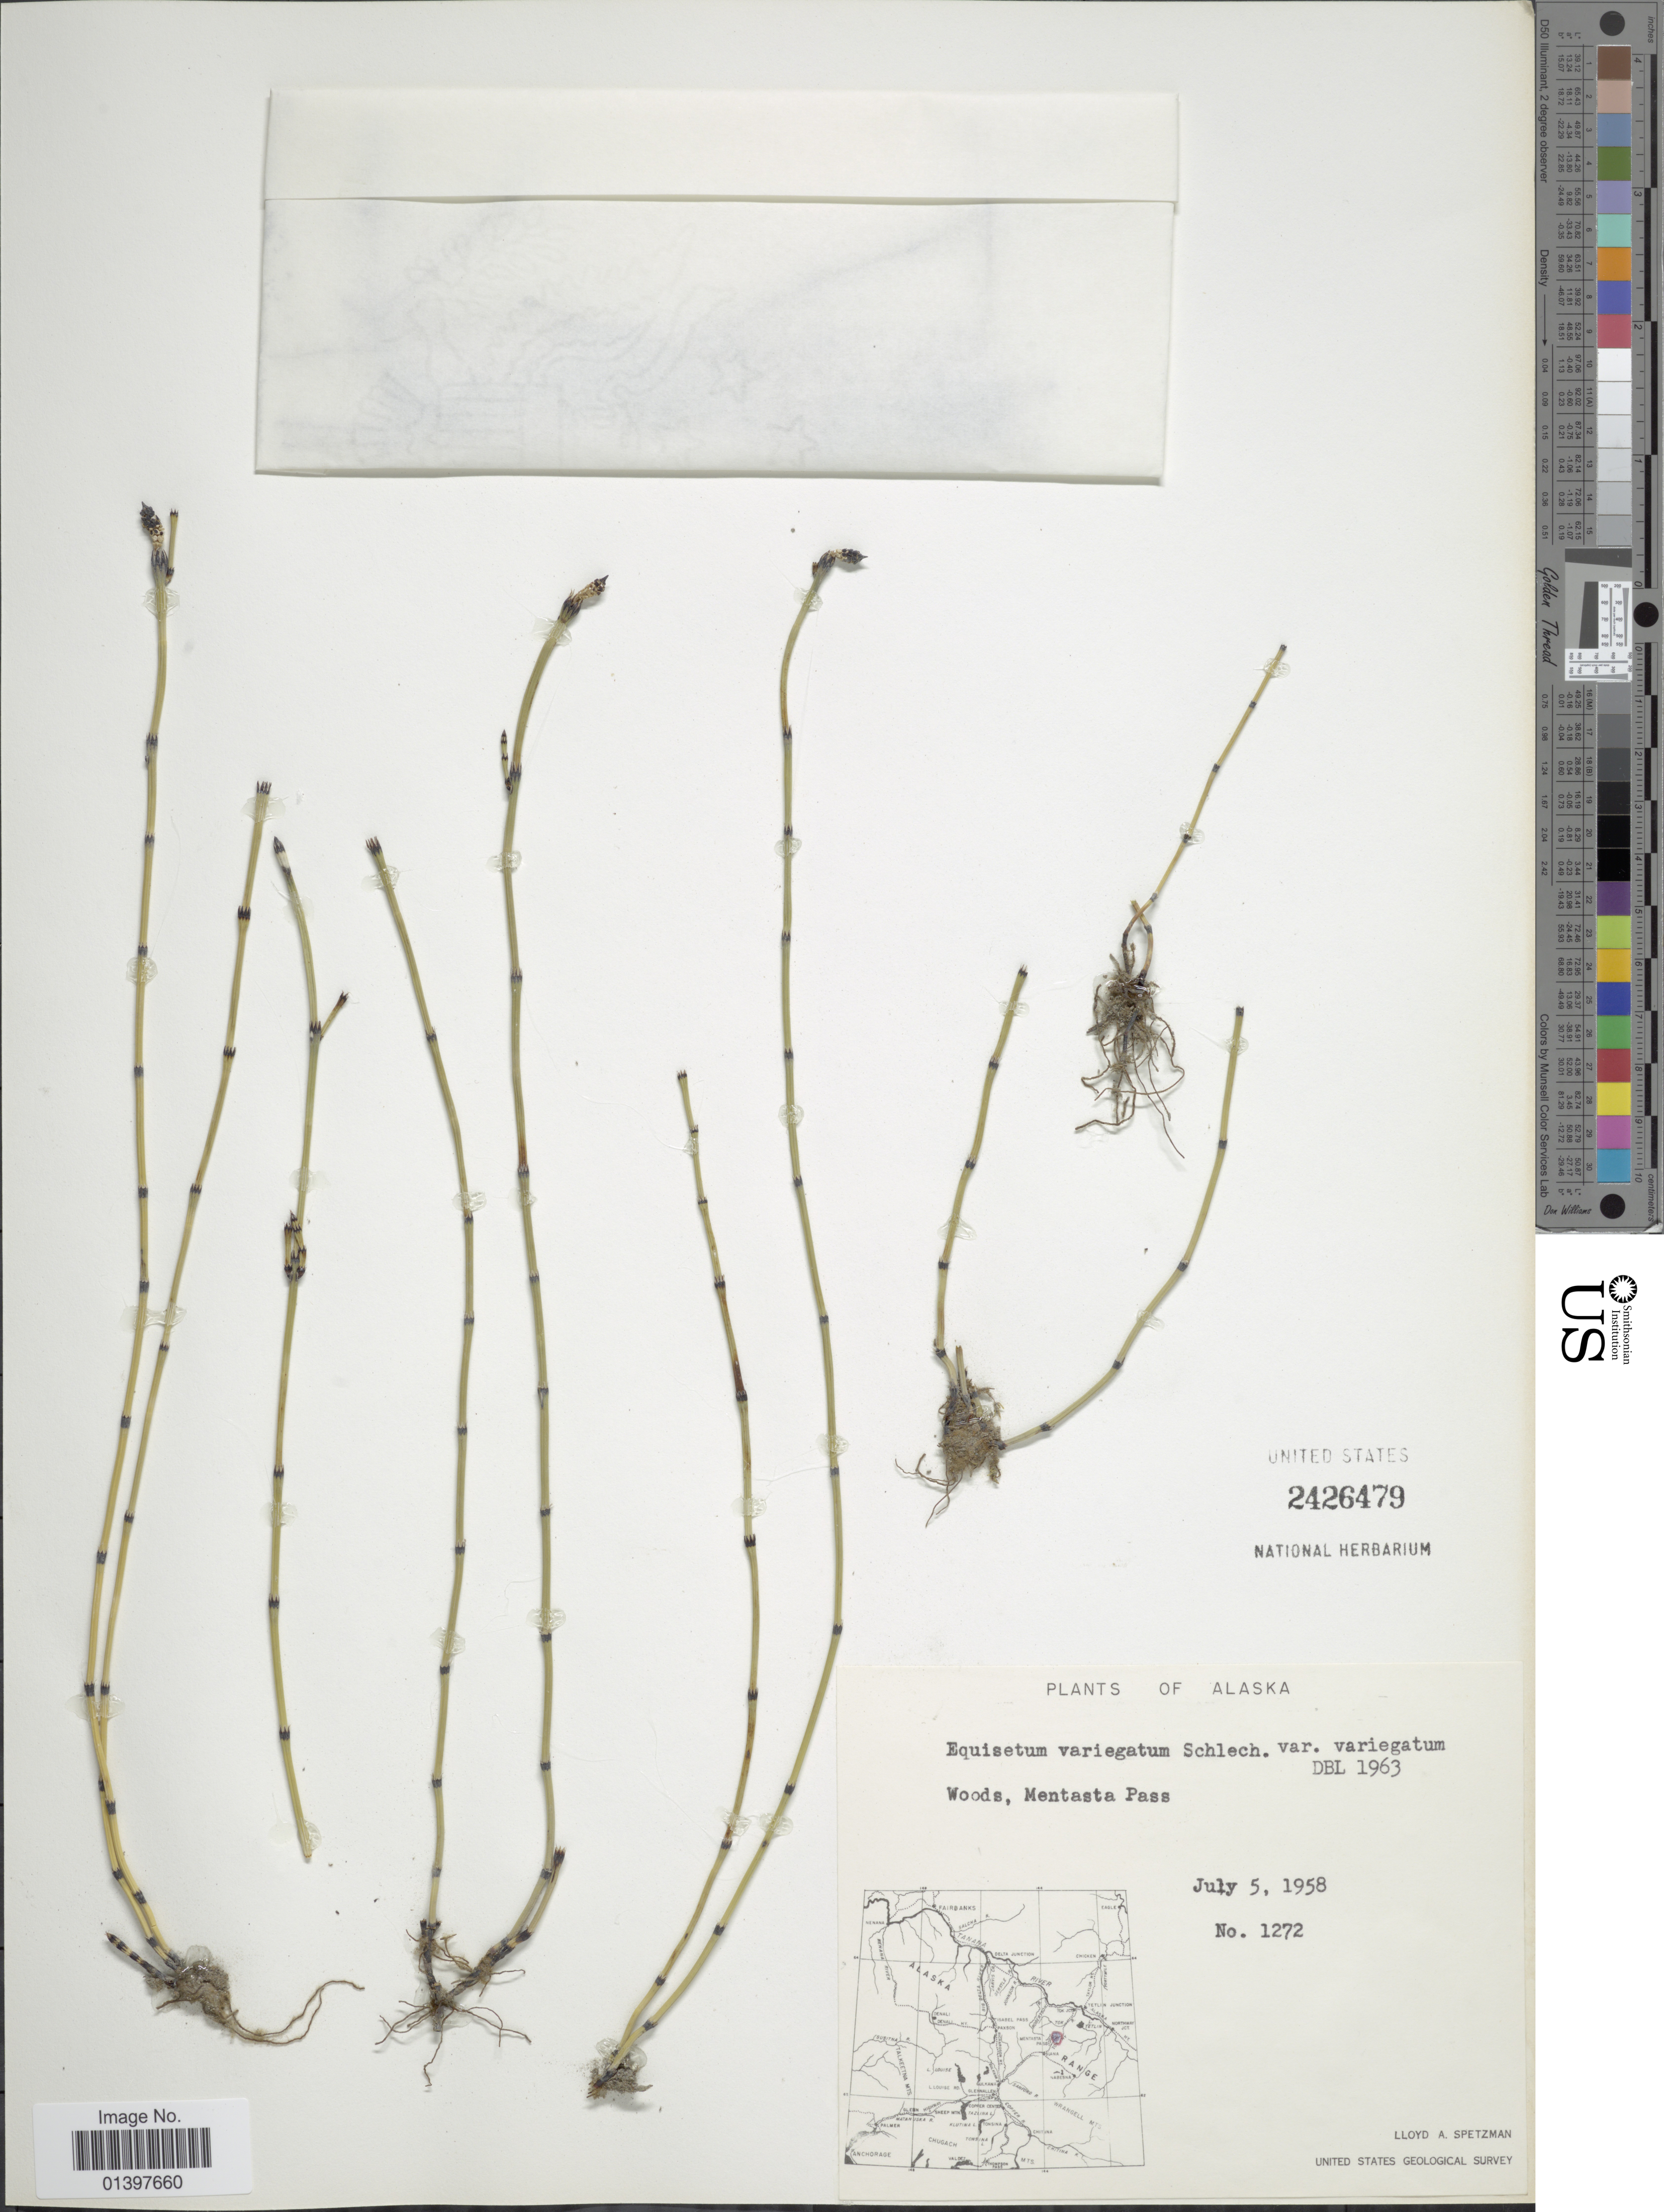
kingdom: Plantae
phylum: Tracheophyta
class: Polypodiopsida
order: Equisetales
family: Equisetaceae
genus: Equisetum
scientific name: Equisetum variegatum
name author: Schleich. ex F. Weber & D. Mohr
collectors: L. Spetzman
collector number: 1272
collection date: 1958-07-05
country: United States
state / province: Alaska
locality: Woods, Mentasta Pass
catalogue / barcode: US 2426479